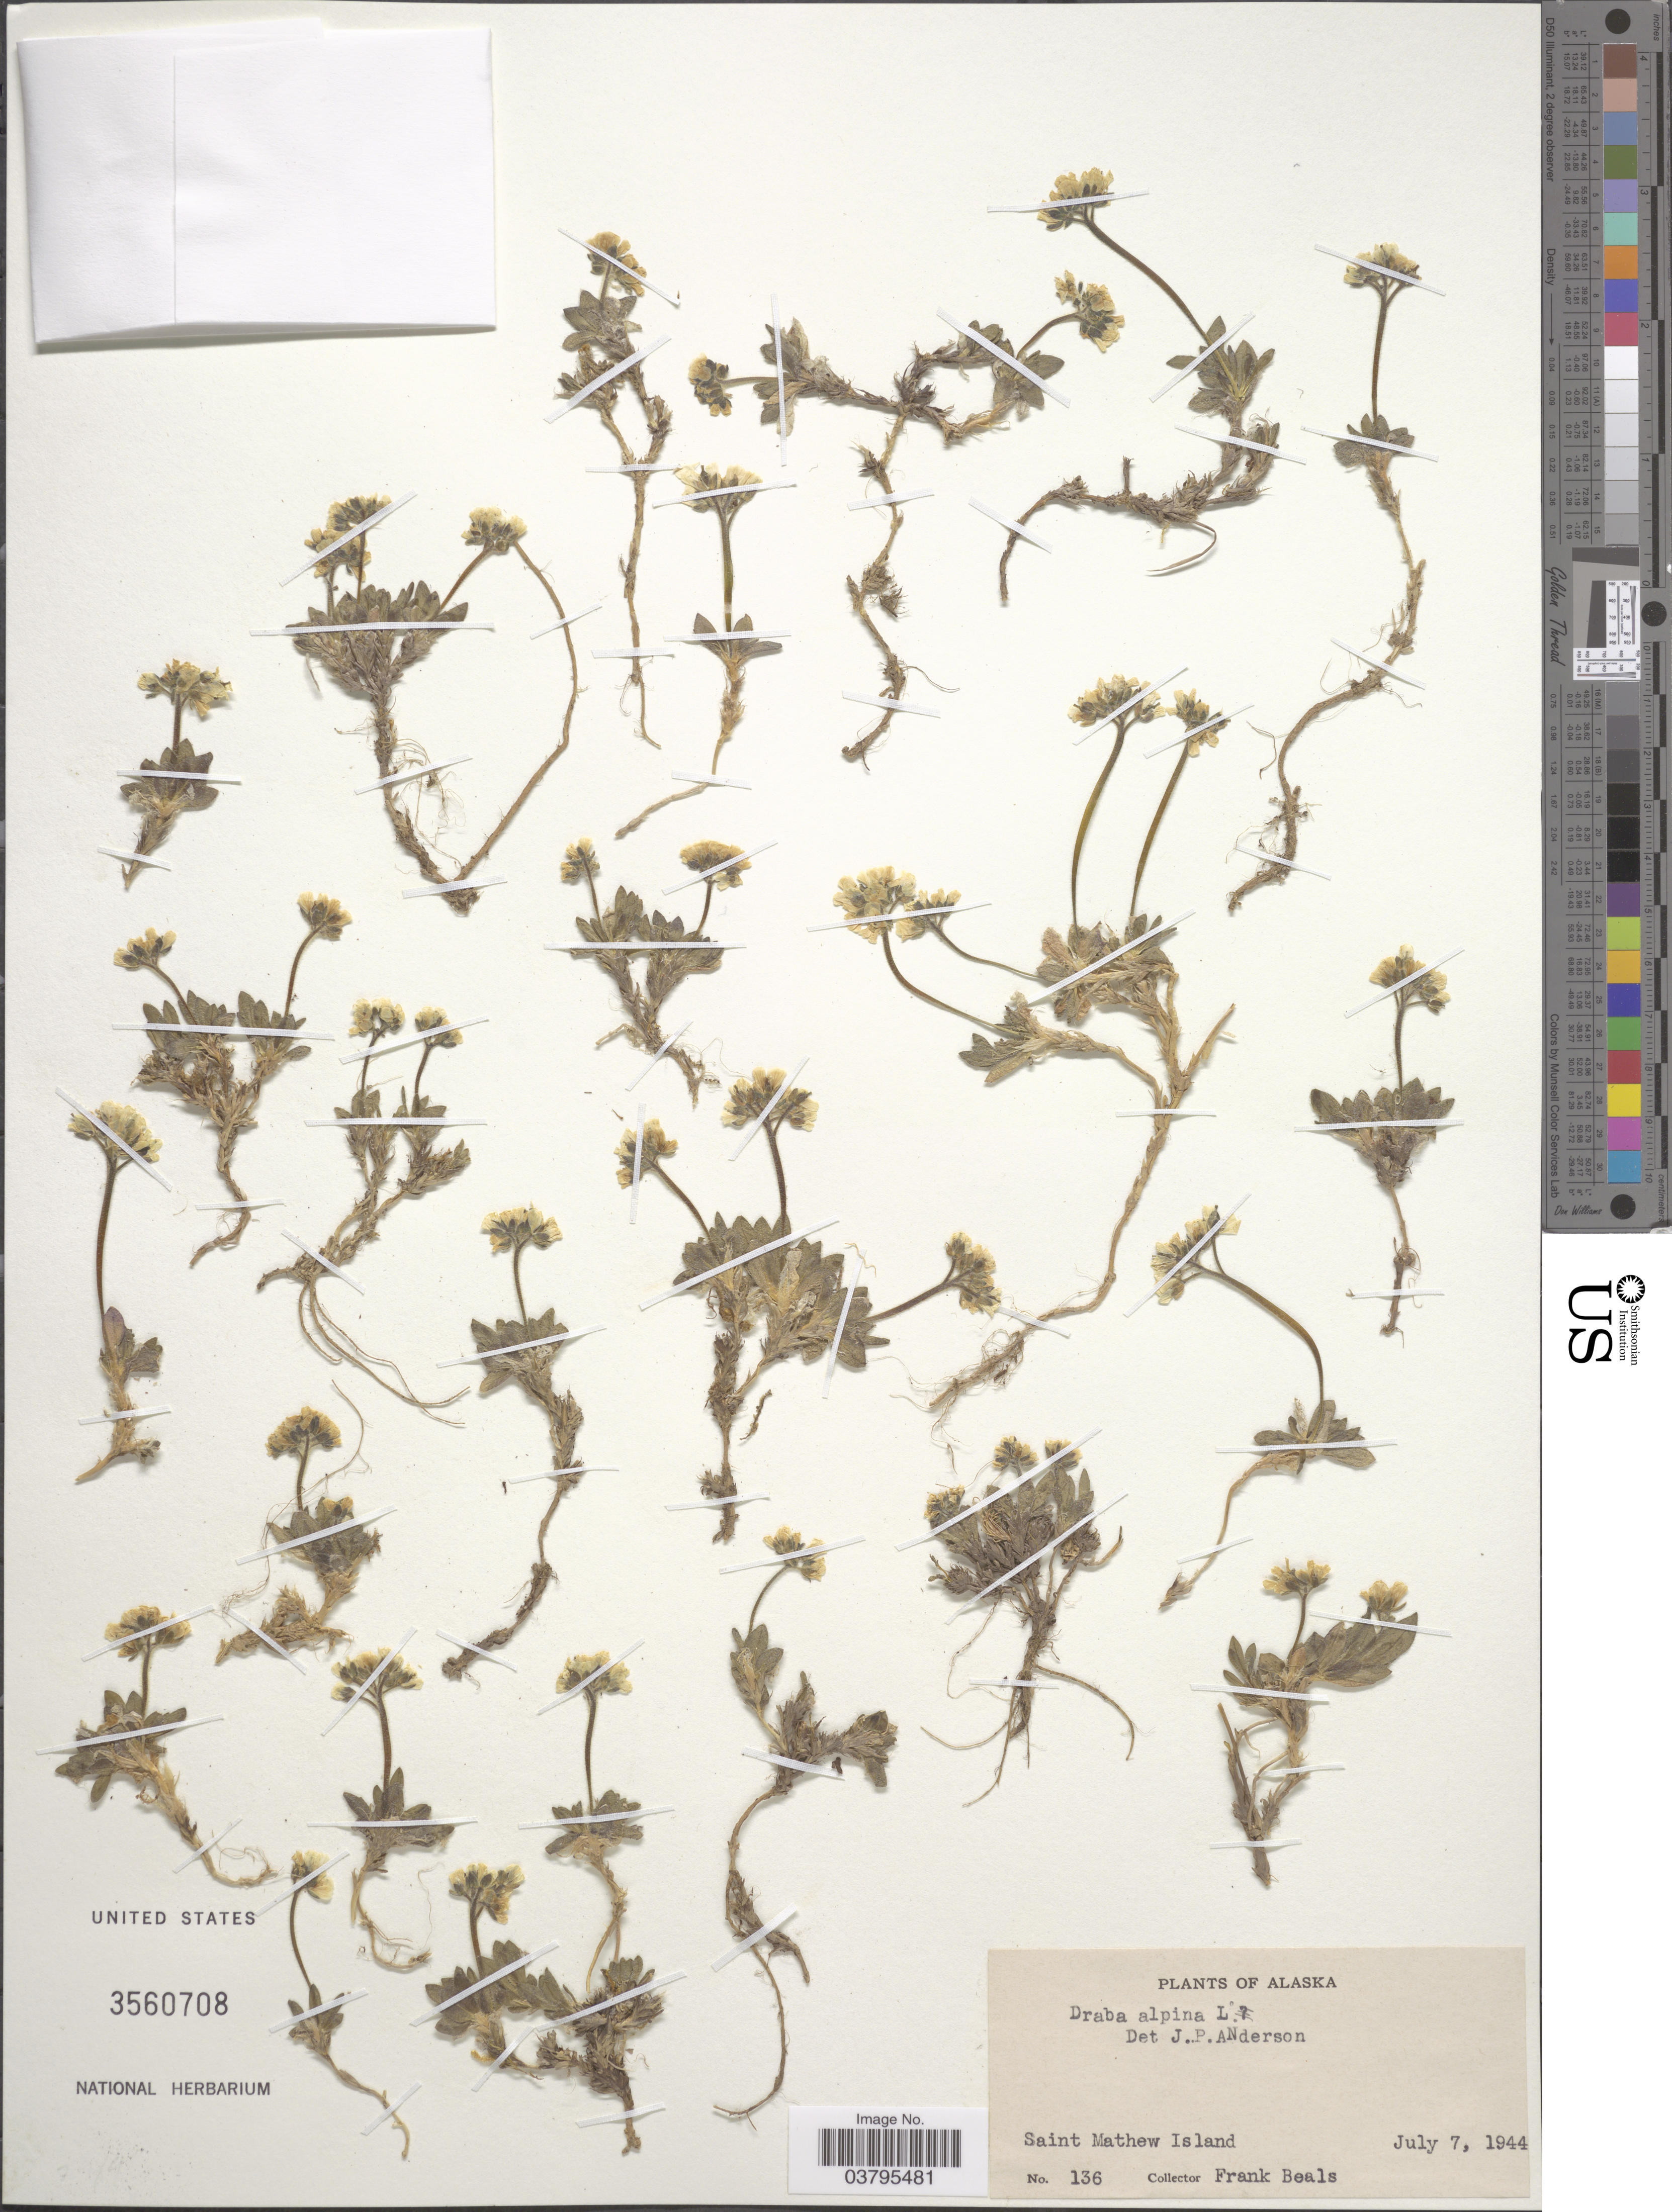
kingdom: Plantae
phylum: Tracheophyta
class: Magnoliopsida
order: Brassicales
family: Brassicaceae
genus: Draba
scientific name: Draba alpina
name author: L.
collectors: F. Beals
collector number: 136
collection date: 1944-07-07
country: United States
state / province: Alaska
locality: Saint Mathew Island.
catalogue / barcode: US 3560708